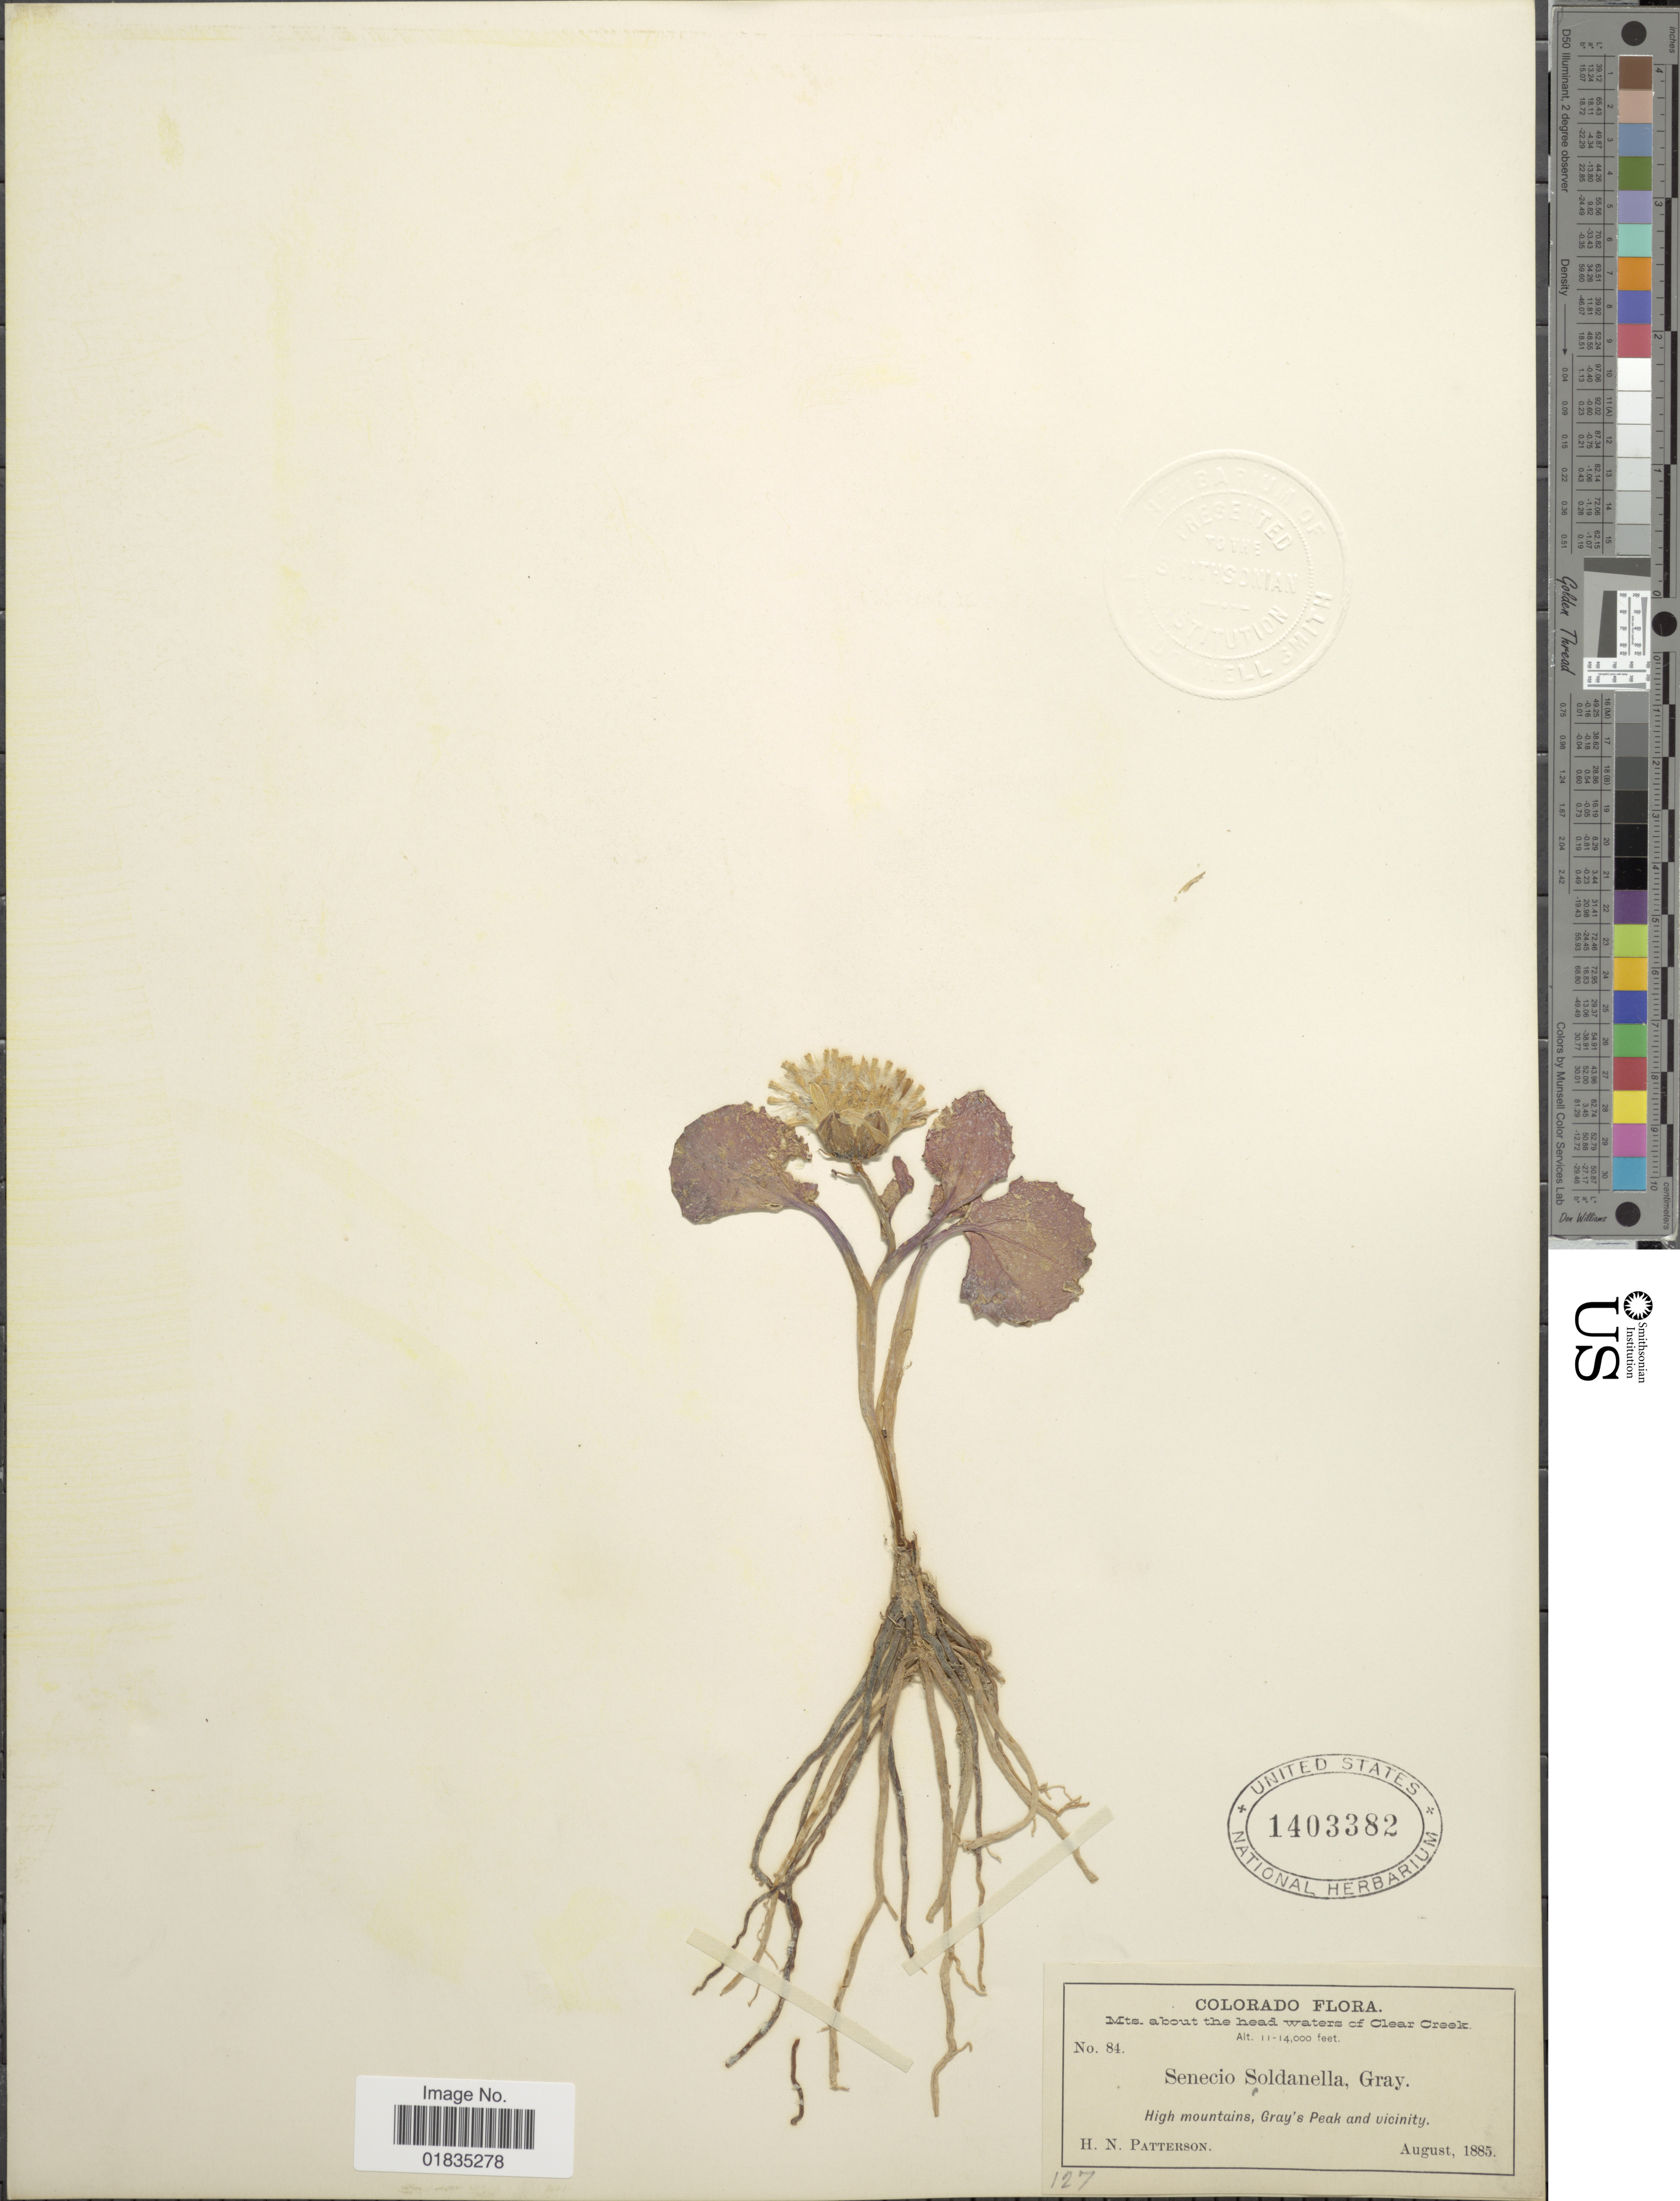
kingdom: Plantae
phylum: Tracheophyta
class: Magnoliopsida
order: Asterales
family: Asteraceae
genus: Senecio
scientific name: Senecio soldanella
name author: A. Gray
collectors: H. N. Patterson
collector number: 84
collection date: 1885-08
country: United States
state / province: Colorado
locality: Mts. about the head waters of Clear Creek, High mountains, Gray's Peak and vicinity.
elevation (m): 3353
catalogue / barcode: US 1403382